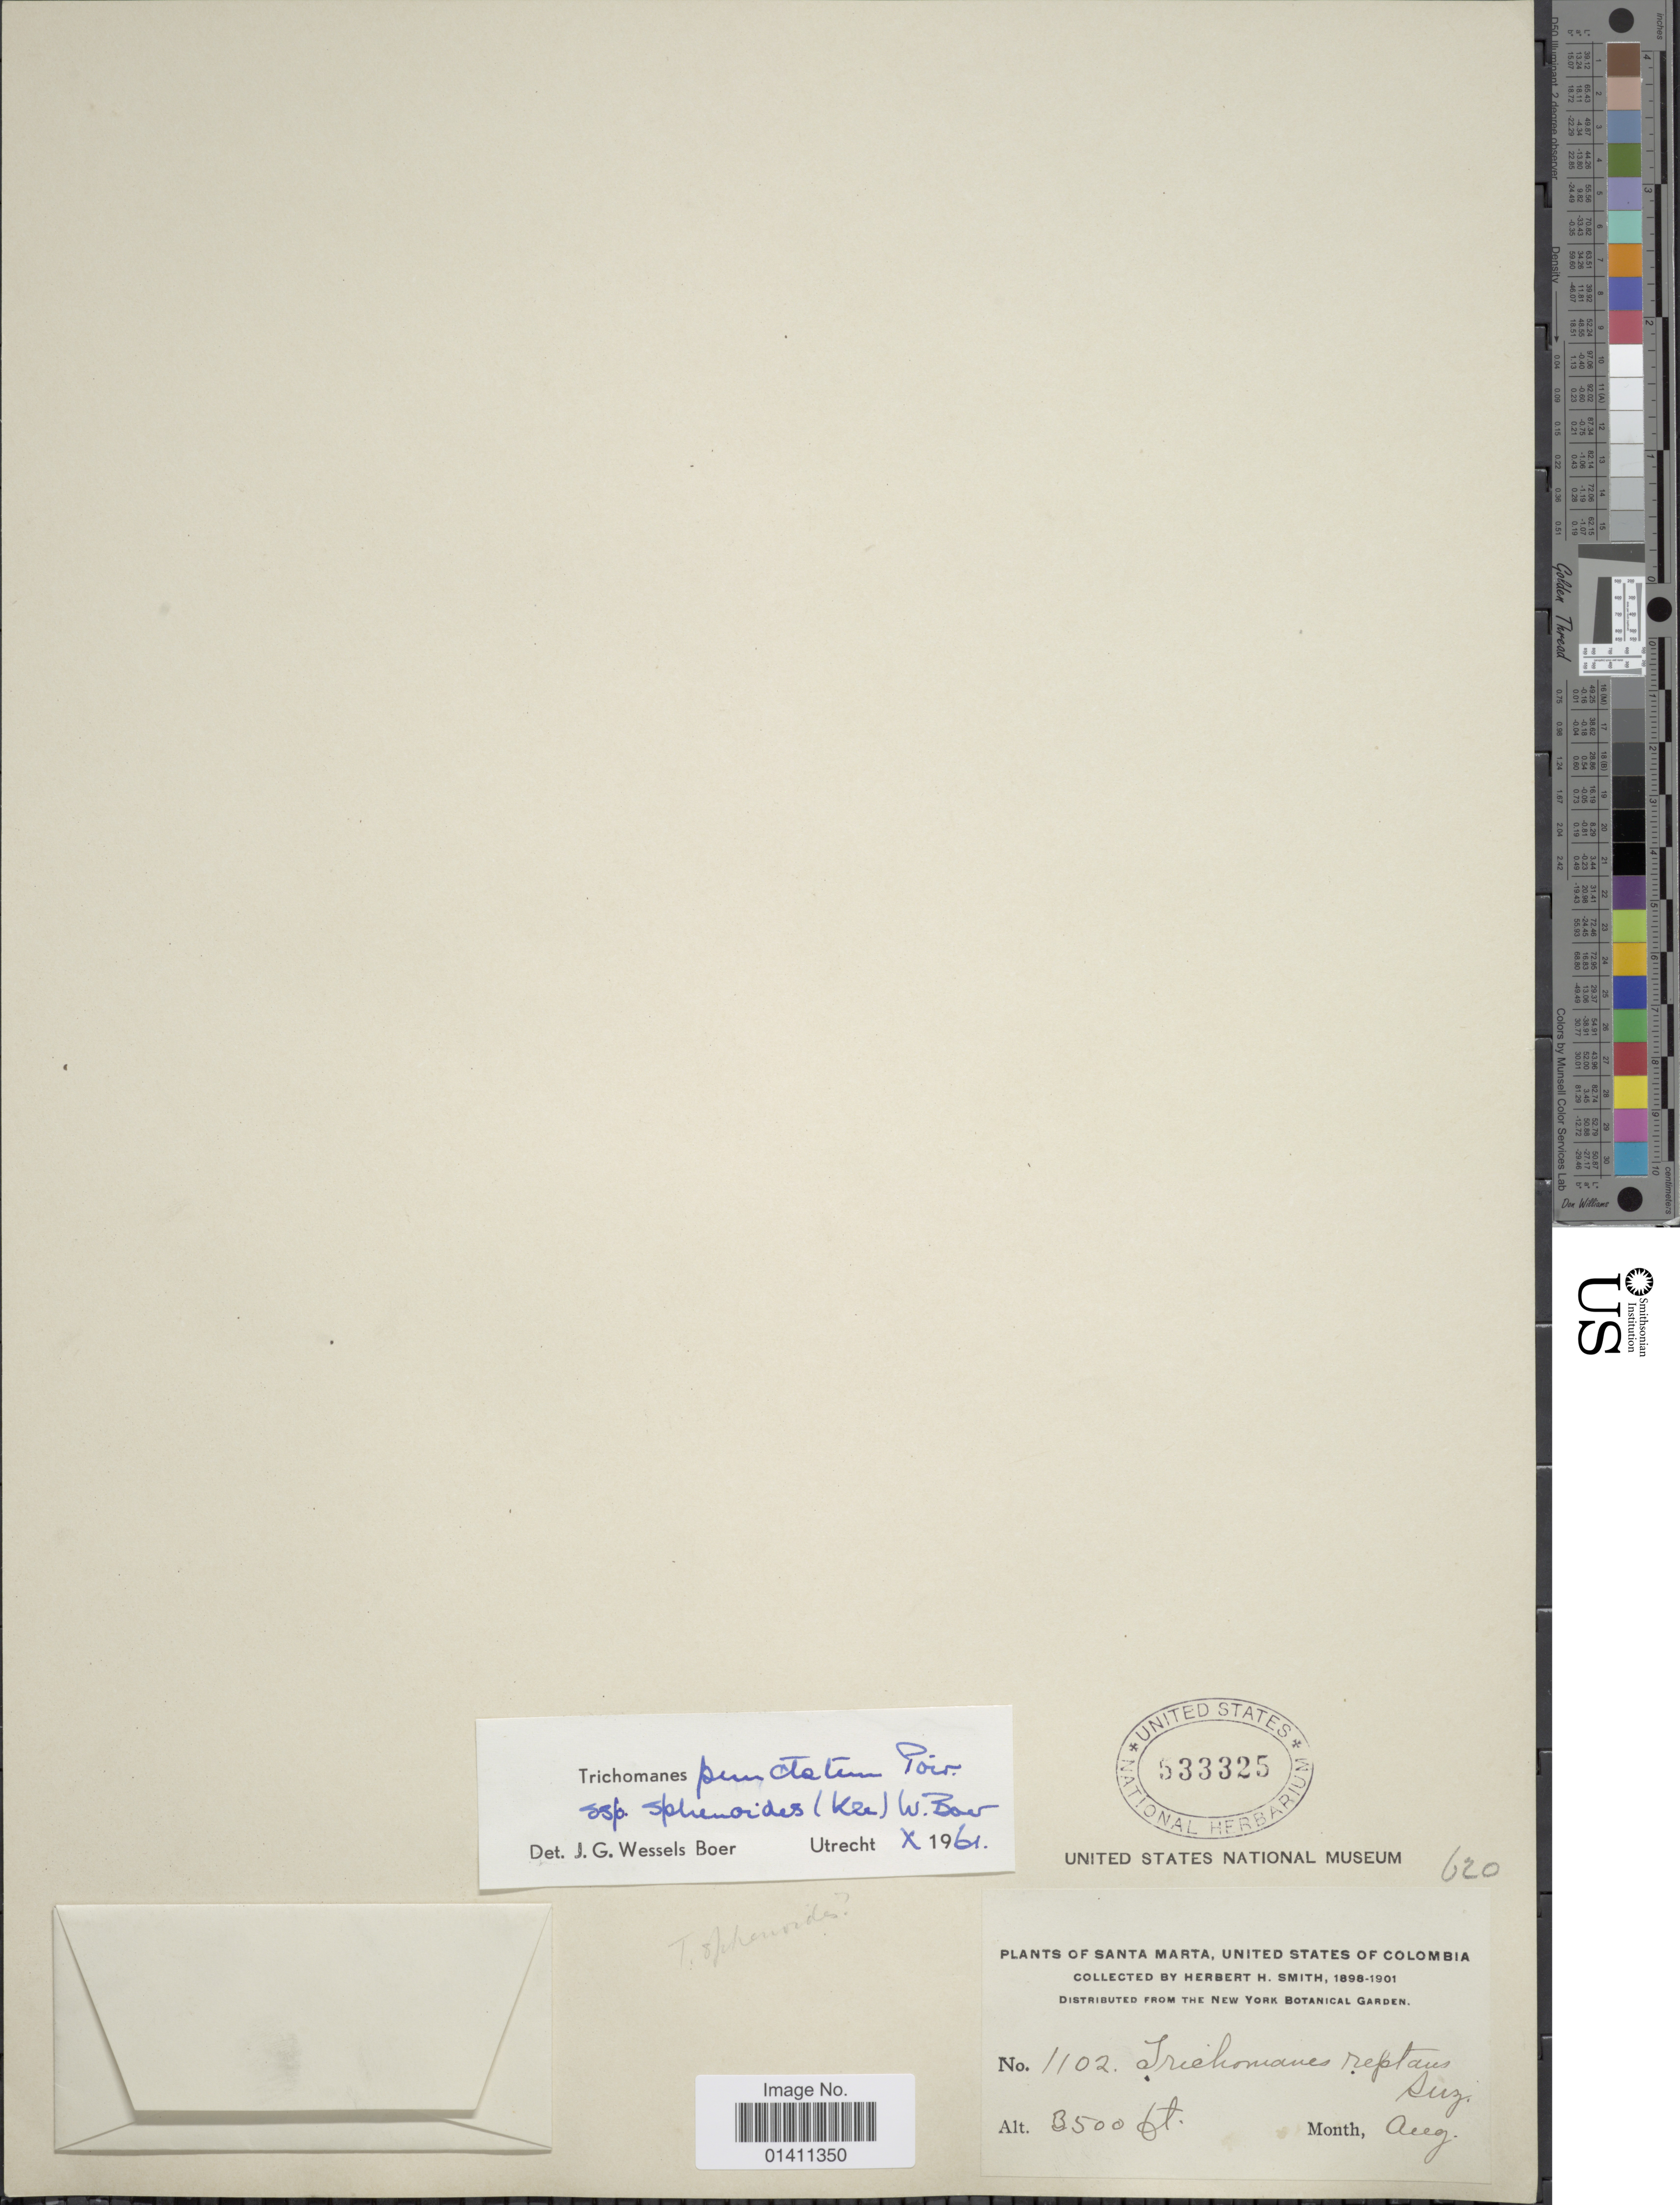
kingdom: Plantae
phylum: Tracheophyta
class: Polypodiopsida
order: Hymenophyllales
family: Hymenophyllaceae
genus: Didymoglossum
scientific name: Didymoglossum punctatum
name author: (Poir.) Desv.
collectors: H. H. Smith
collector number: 1102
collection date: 1898-08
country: Colombia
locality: Santa Marta, United States of Colombia.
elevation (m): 1067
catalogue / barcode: US 533325